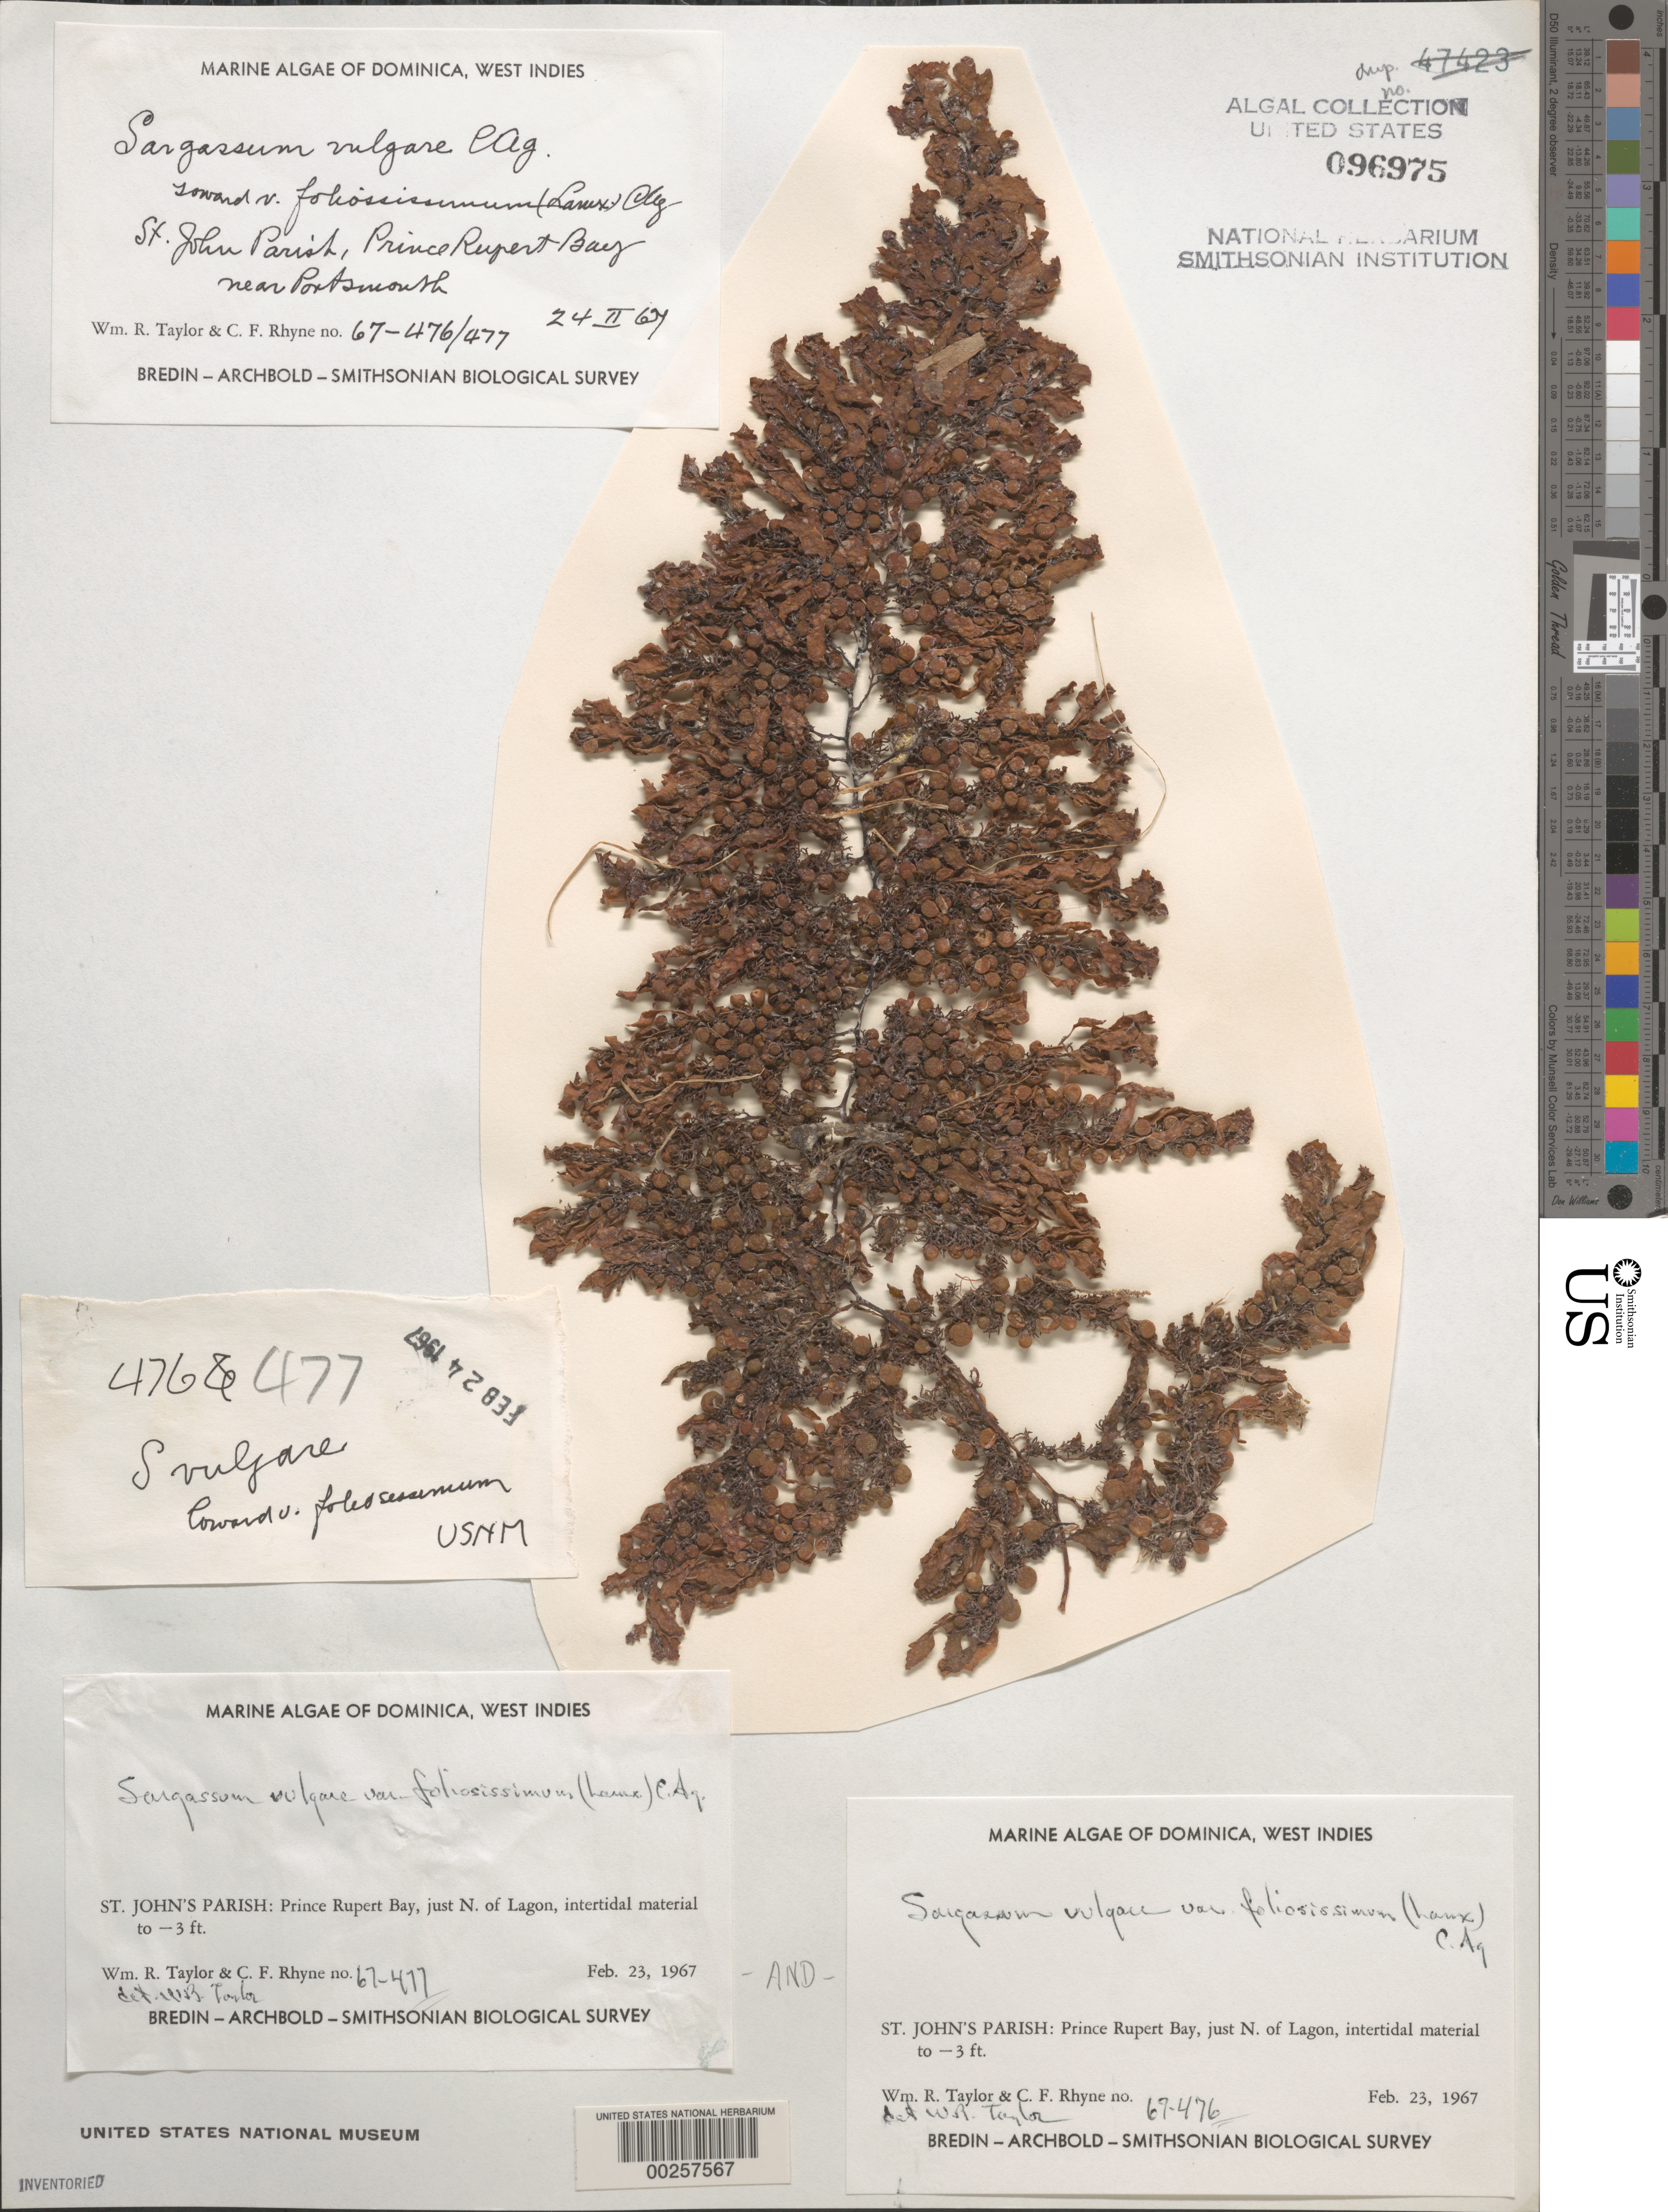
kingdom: Chromista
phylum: Ochrophyta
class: Phaeophyceae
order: Fucales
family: Sargassaceae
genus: Sargassum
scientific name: Sargassum vulgare var. foliosissimum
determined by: Taylor, William R.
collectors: W. R. Taylor & C. Rhyne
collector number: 67-476 & 67-477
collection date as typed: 23 Feb 1967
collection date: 1967-02-23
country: Dominica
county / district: St. John's Parish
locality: Prince Rupert Bay, just north of Lagon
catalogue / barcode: US 96975